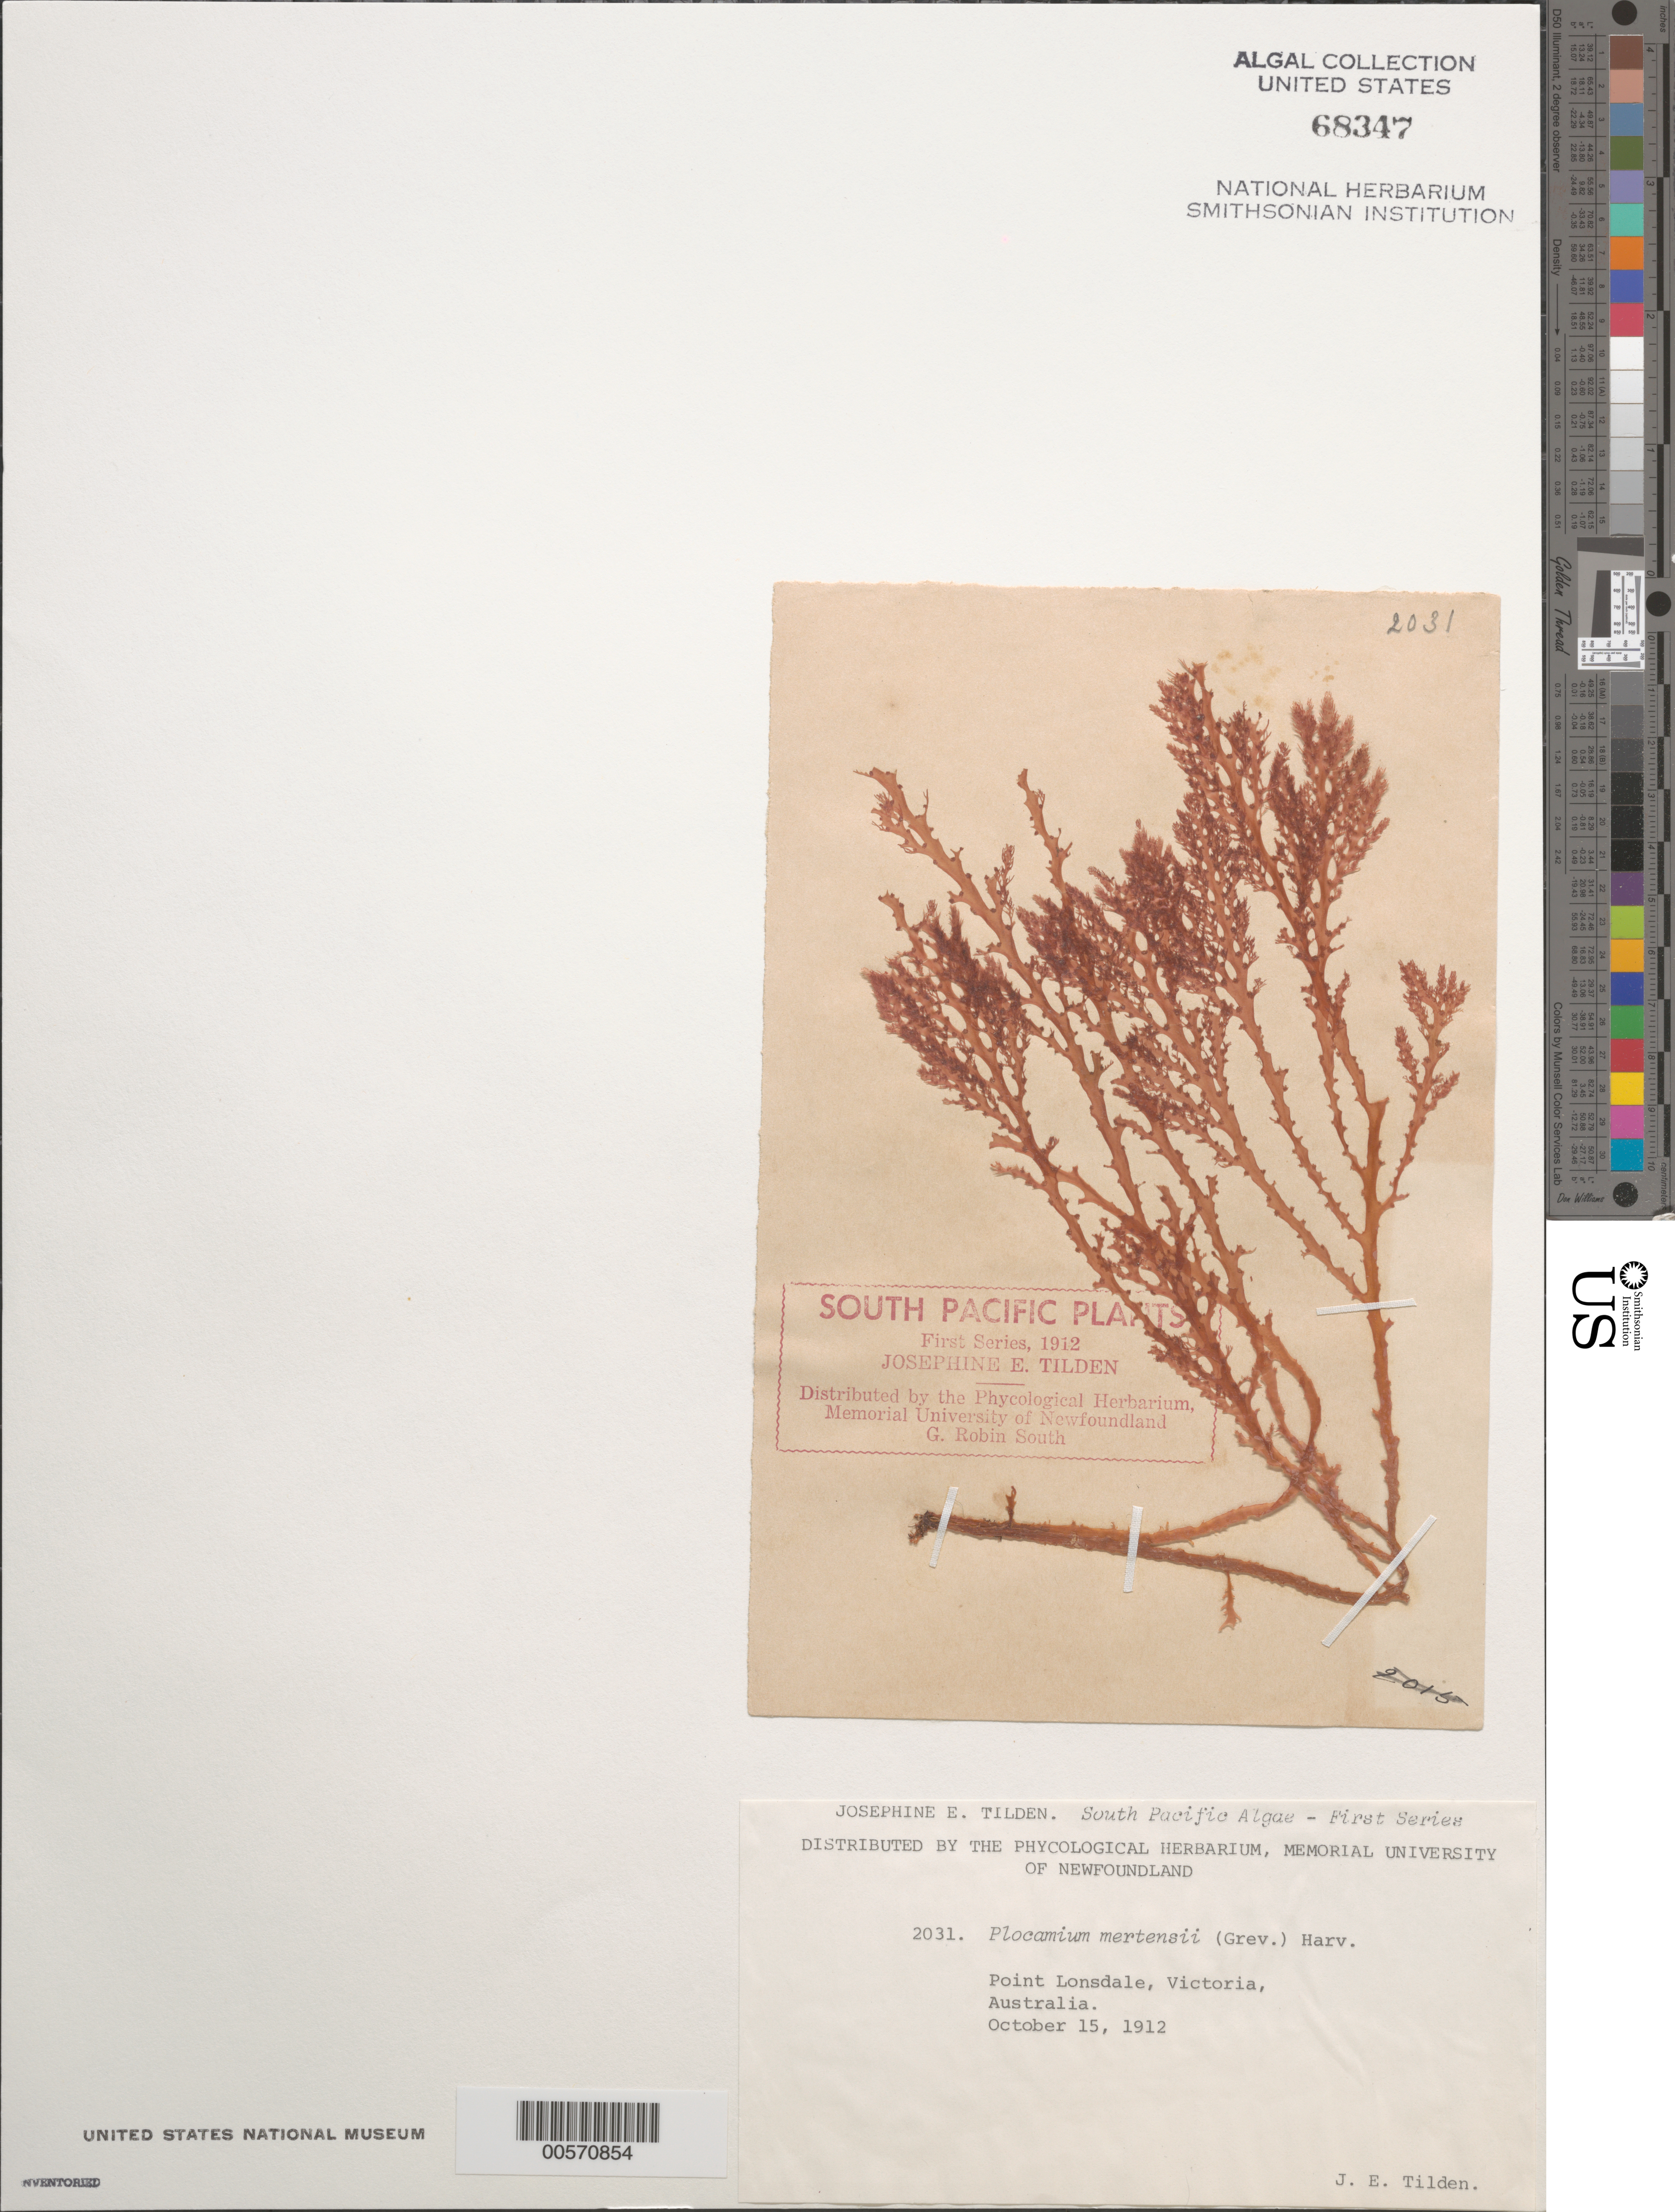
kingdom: Plantae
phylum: Rhodophyta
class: Florideophyceae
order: Plocamiales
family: Plocamiaceae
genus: Plocamium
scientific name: Plocamium mertensii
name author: (Greville) Harvey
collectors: J. E. Tilden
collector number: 2031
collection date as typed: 15 Oct 1912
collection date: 1912-10-15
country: Australia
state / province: Victoria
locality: Point lonsdale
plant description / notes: Tilden, South Pacific Plants, First Series, 1912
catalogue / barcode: US 68347